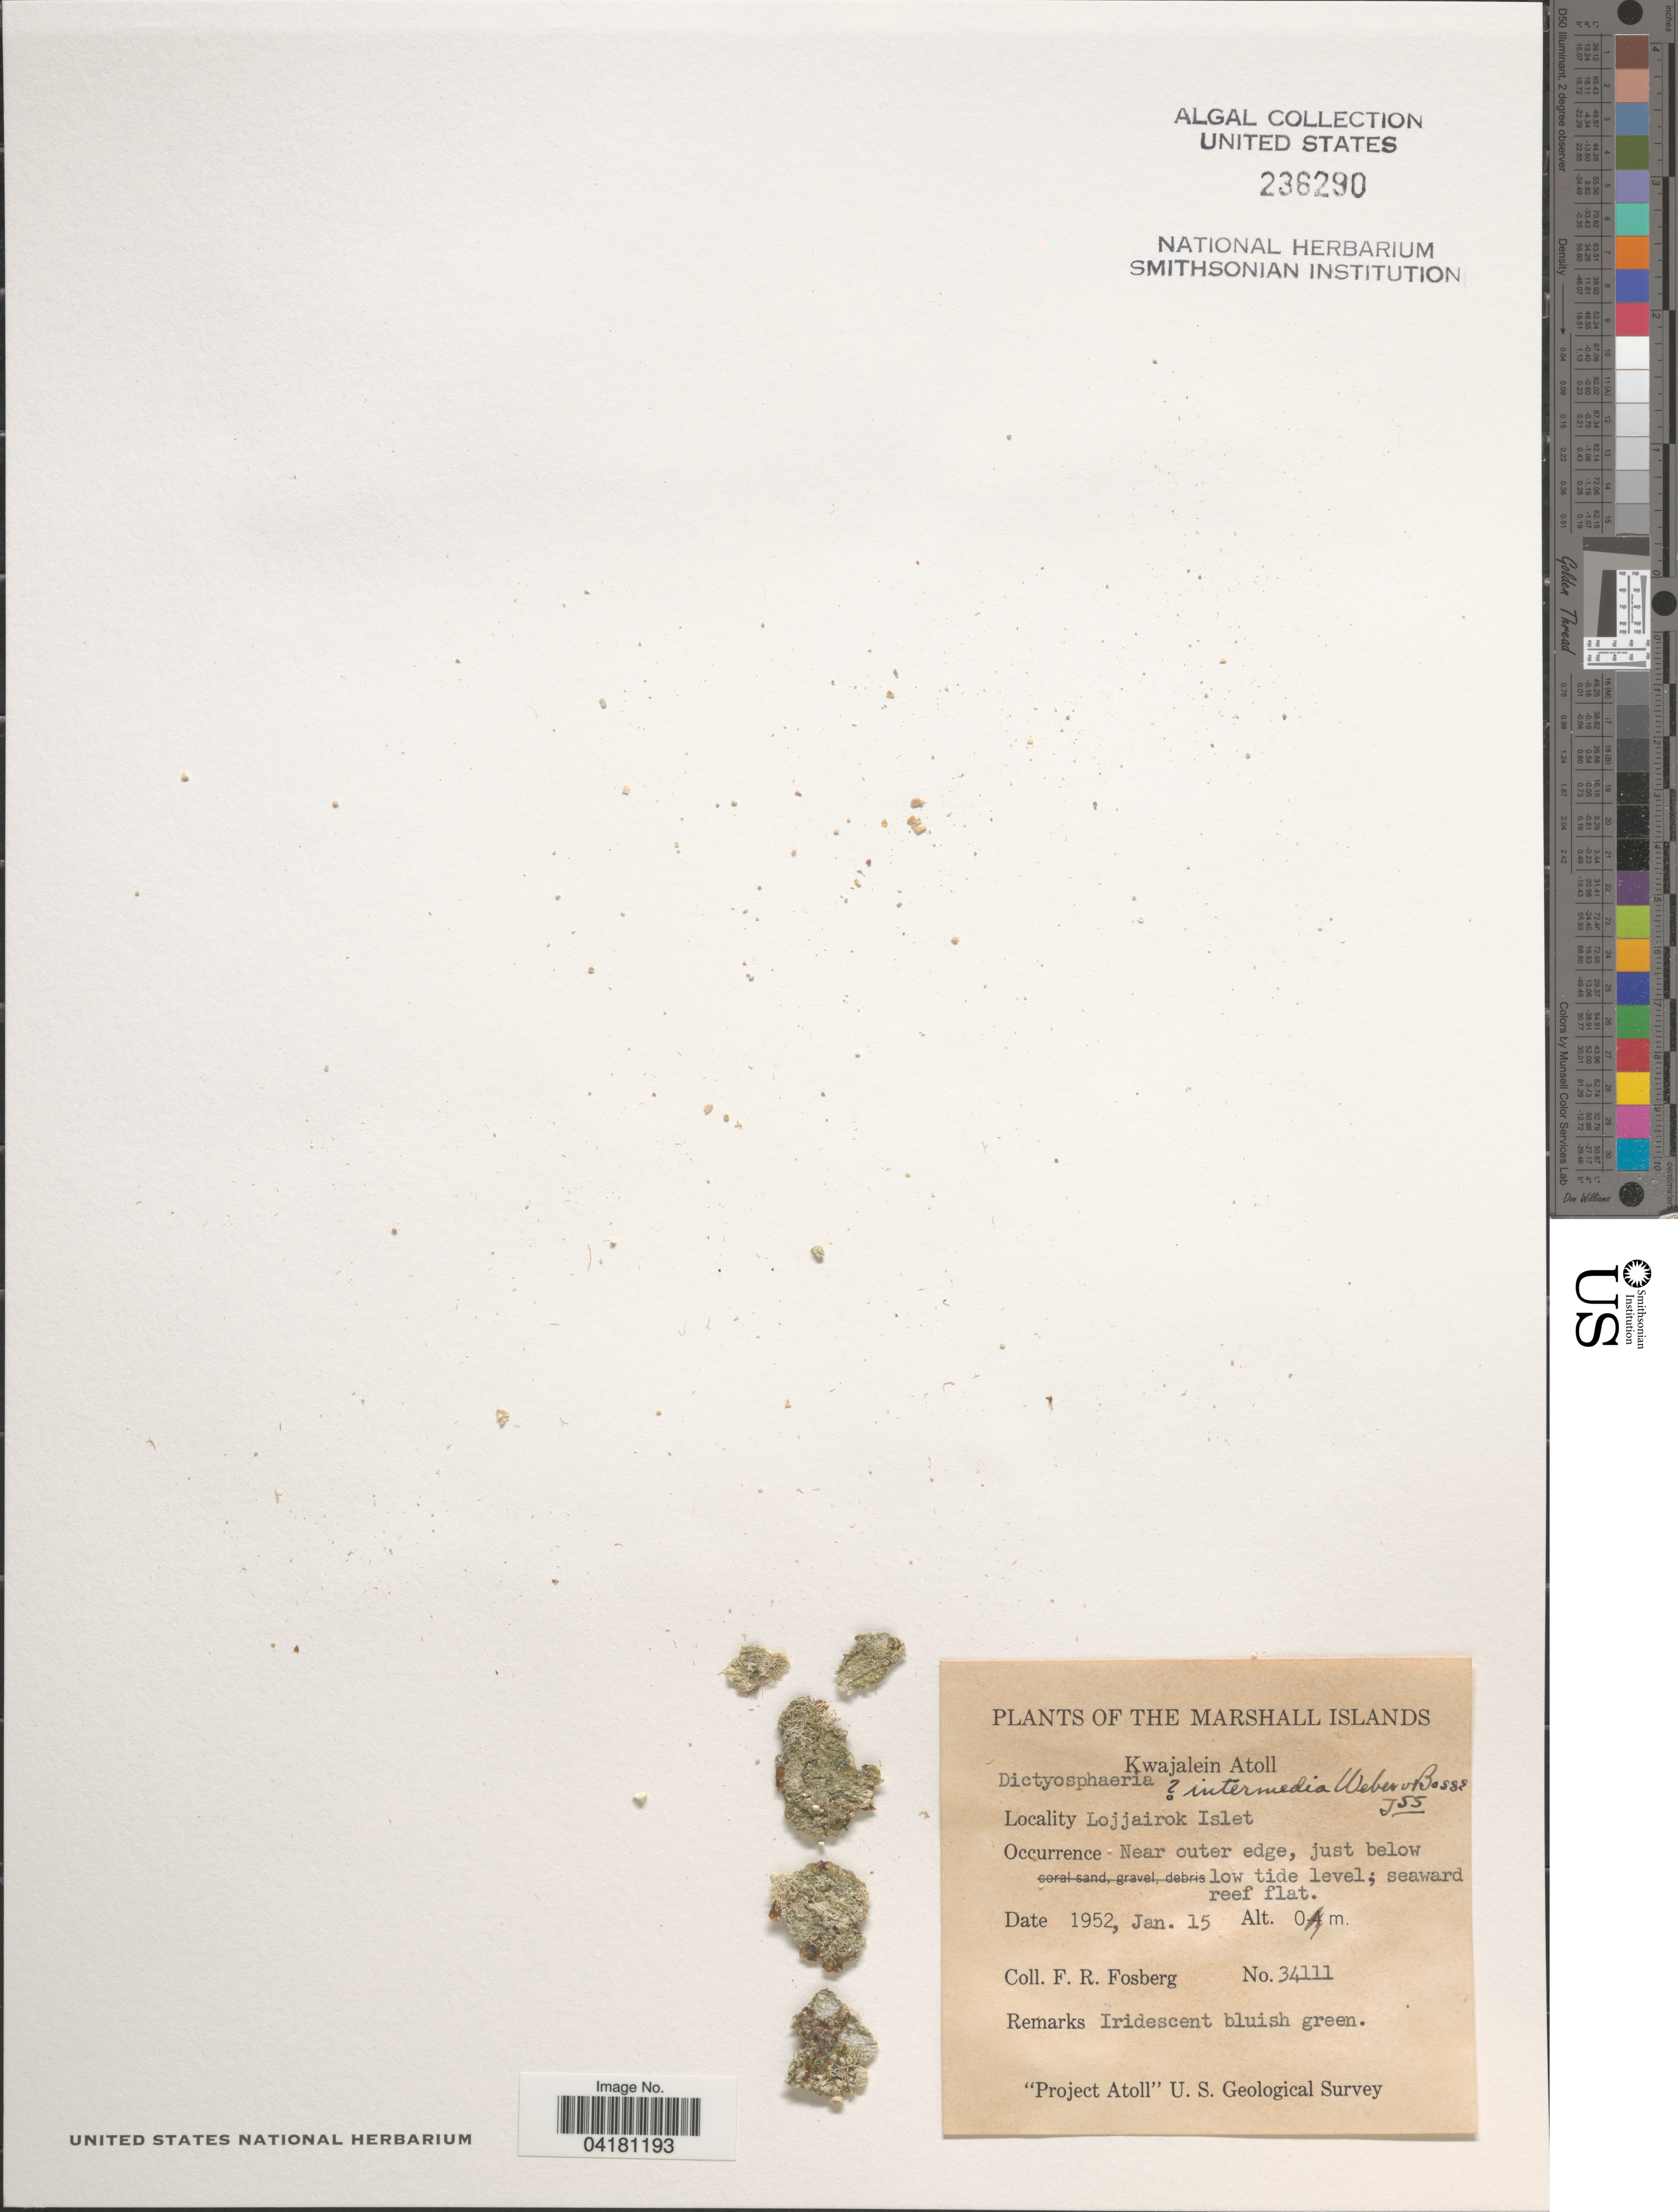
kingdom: Plantae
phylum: Chlorophyta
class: Ulvophyceae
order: Siphonocladales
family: Siphonocladaceae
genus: Dictyosphaeria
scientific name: Dictyosphaeria intermedia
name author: Weber Bosse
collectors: F. R. Fosberg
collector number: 34111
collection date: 1952-01-15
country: Marshall Islands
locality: Kwajalein Atoll. Lojjairok Islet. "Project Atoll", U. S. Geological Survey.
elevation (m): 0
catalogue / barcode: US 236290